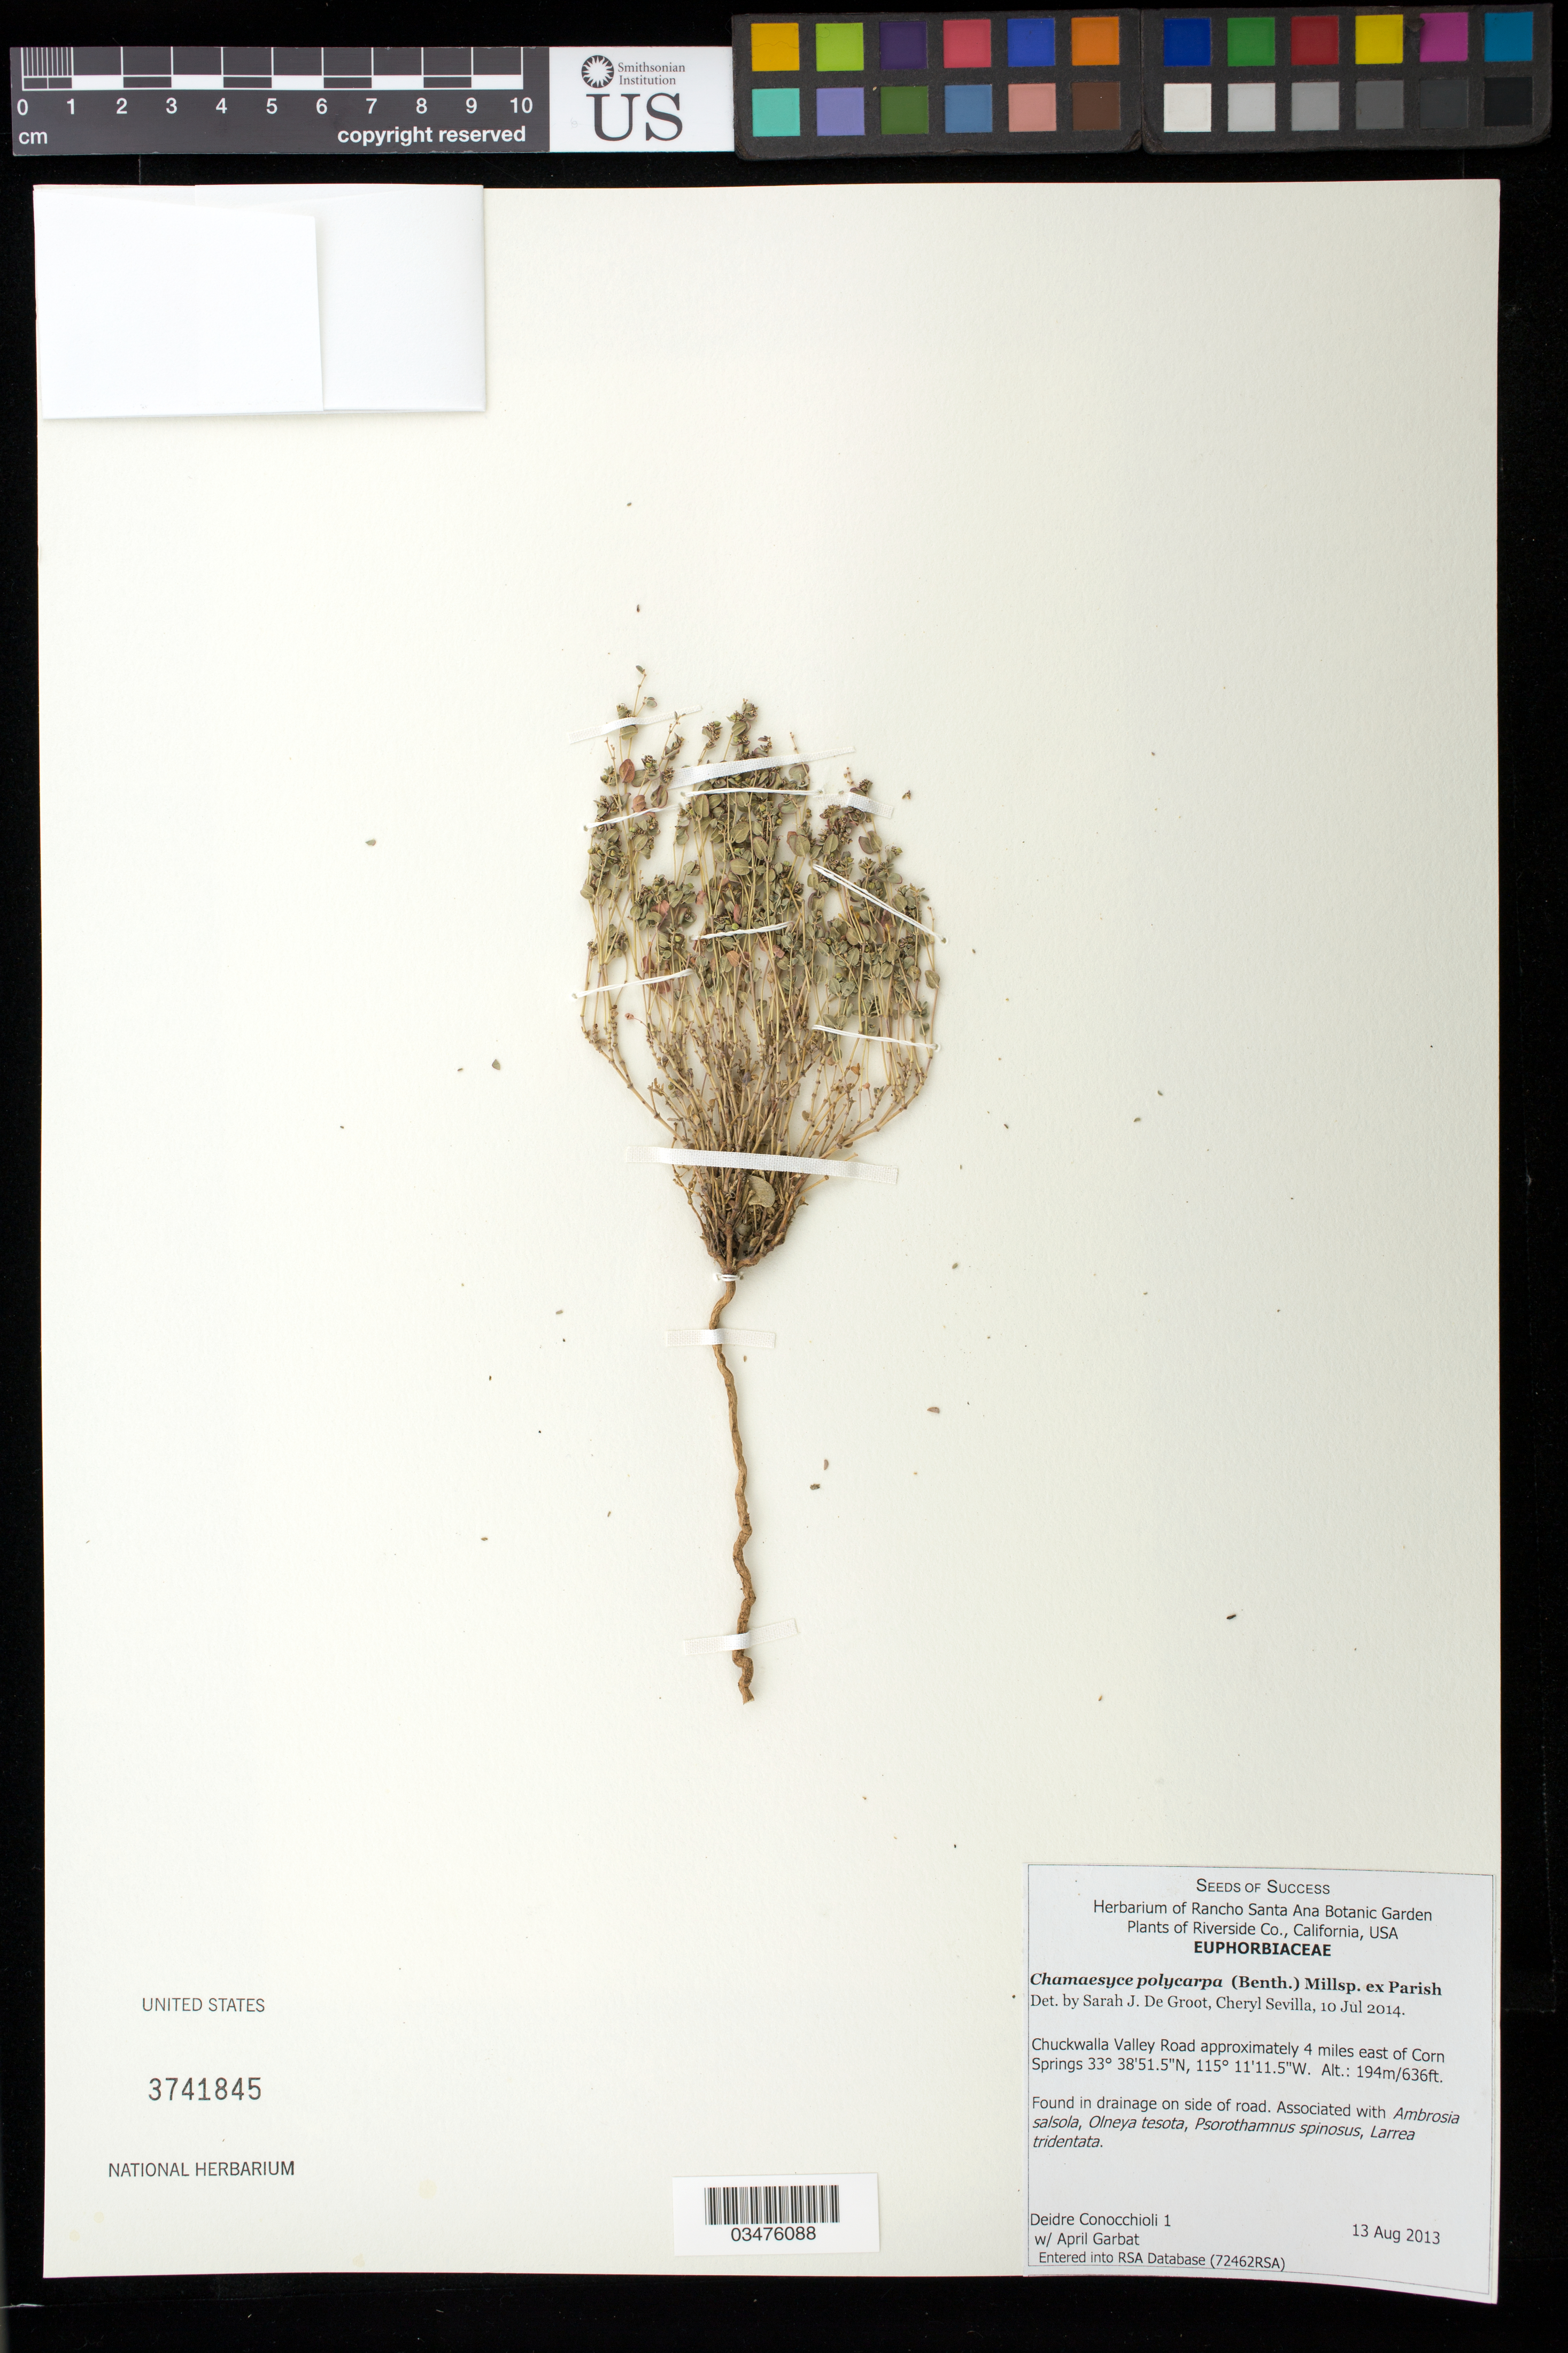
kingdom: Plantae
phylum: Tracheophyta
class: Magnoliopsida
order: Malpighiales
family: Euphorbiaceae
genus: Chamaesyce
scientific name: Chamaesyce polycarpa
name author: (Benth.) Millsp.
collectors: D. Conocchioli & A. Garbat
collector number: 1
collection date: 2013-08-13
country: United States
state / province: California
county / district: Riverside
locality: Chuckwalla Valley Road, 4 mi. E of Corn Springs.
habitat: Drainage on side of road. With Ambrosia salsola, Olneya tesota, Larrea tridentata.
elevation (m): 194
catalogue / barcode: US 3741845